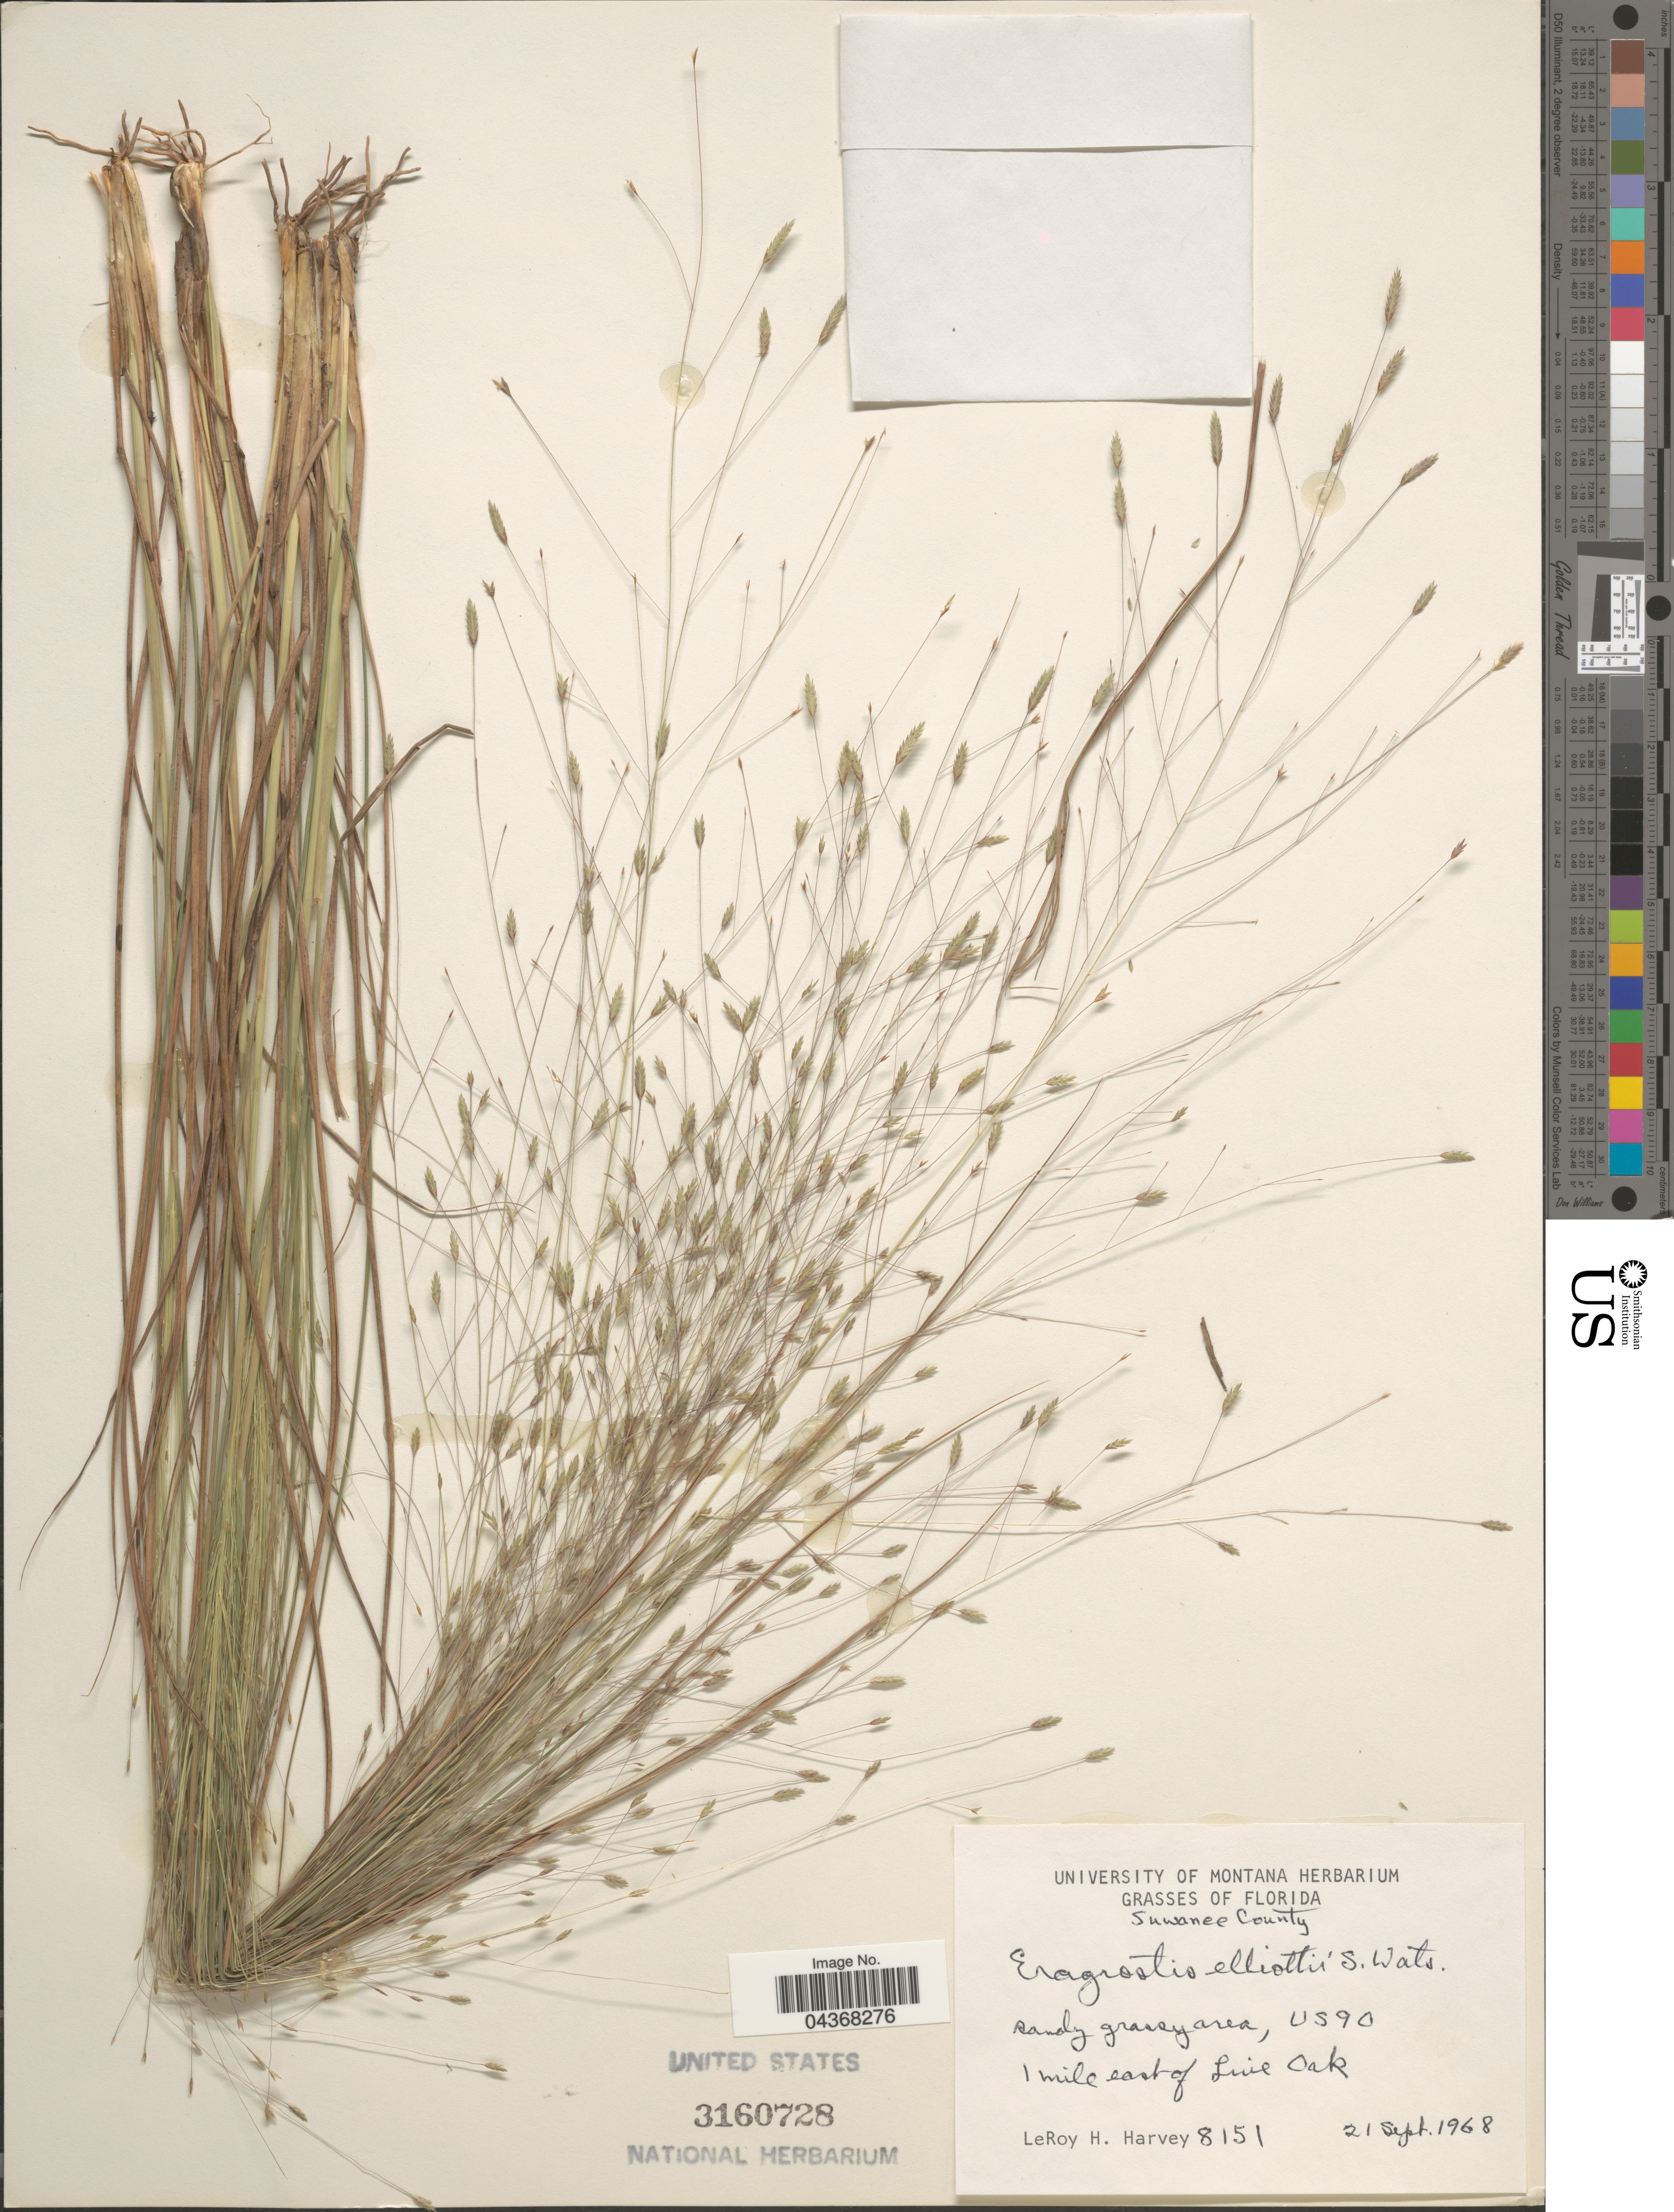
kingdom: Plantae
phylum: Tracheophyta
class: Liliopsida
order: Poales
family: Poaceae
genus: Eragrostis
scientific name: Eragrostis elliottii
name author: S. Watson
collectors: L. H. Harvey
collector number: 8151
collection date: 1968-09-21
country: United States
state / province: Florida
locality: Suwanee County. Sandy grassy area, US 90. 1 mile east of Live Oak.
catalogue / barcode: US 3160728